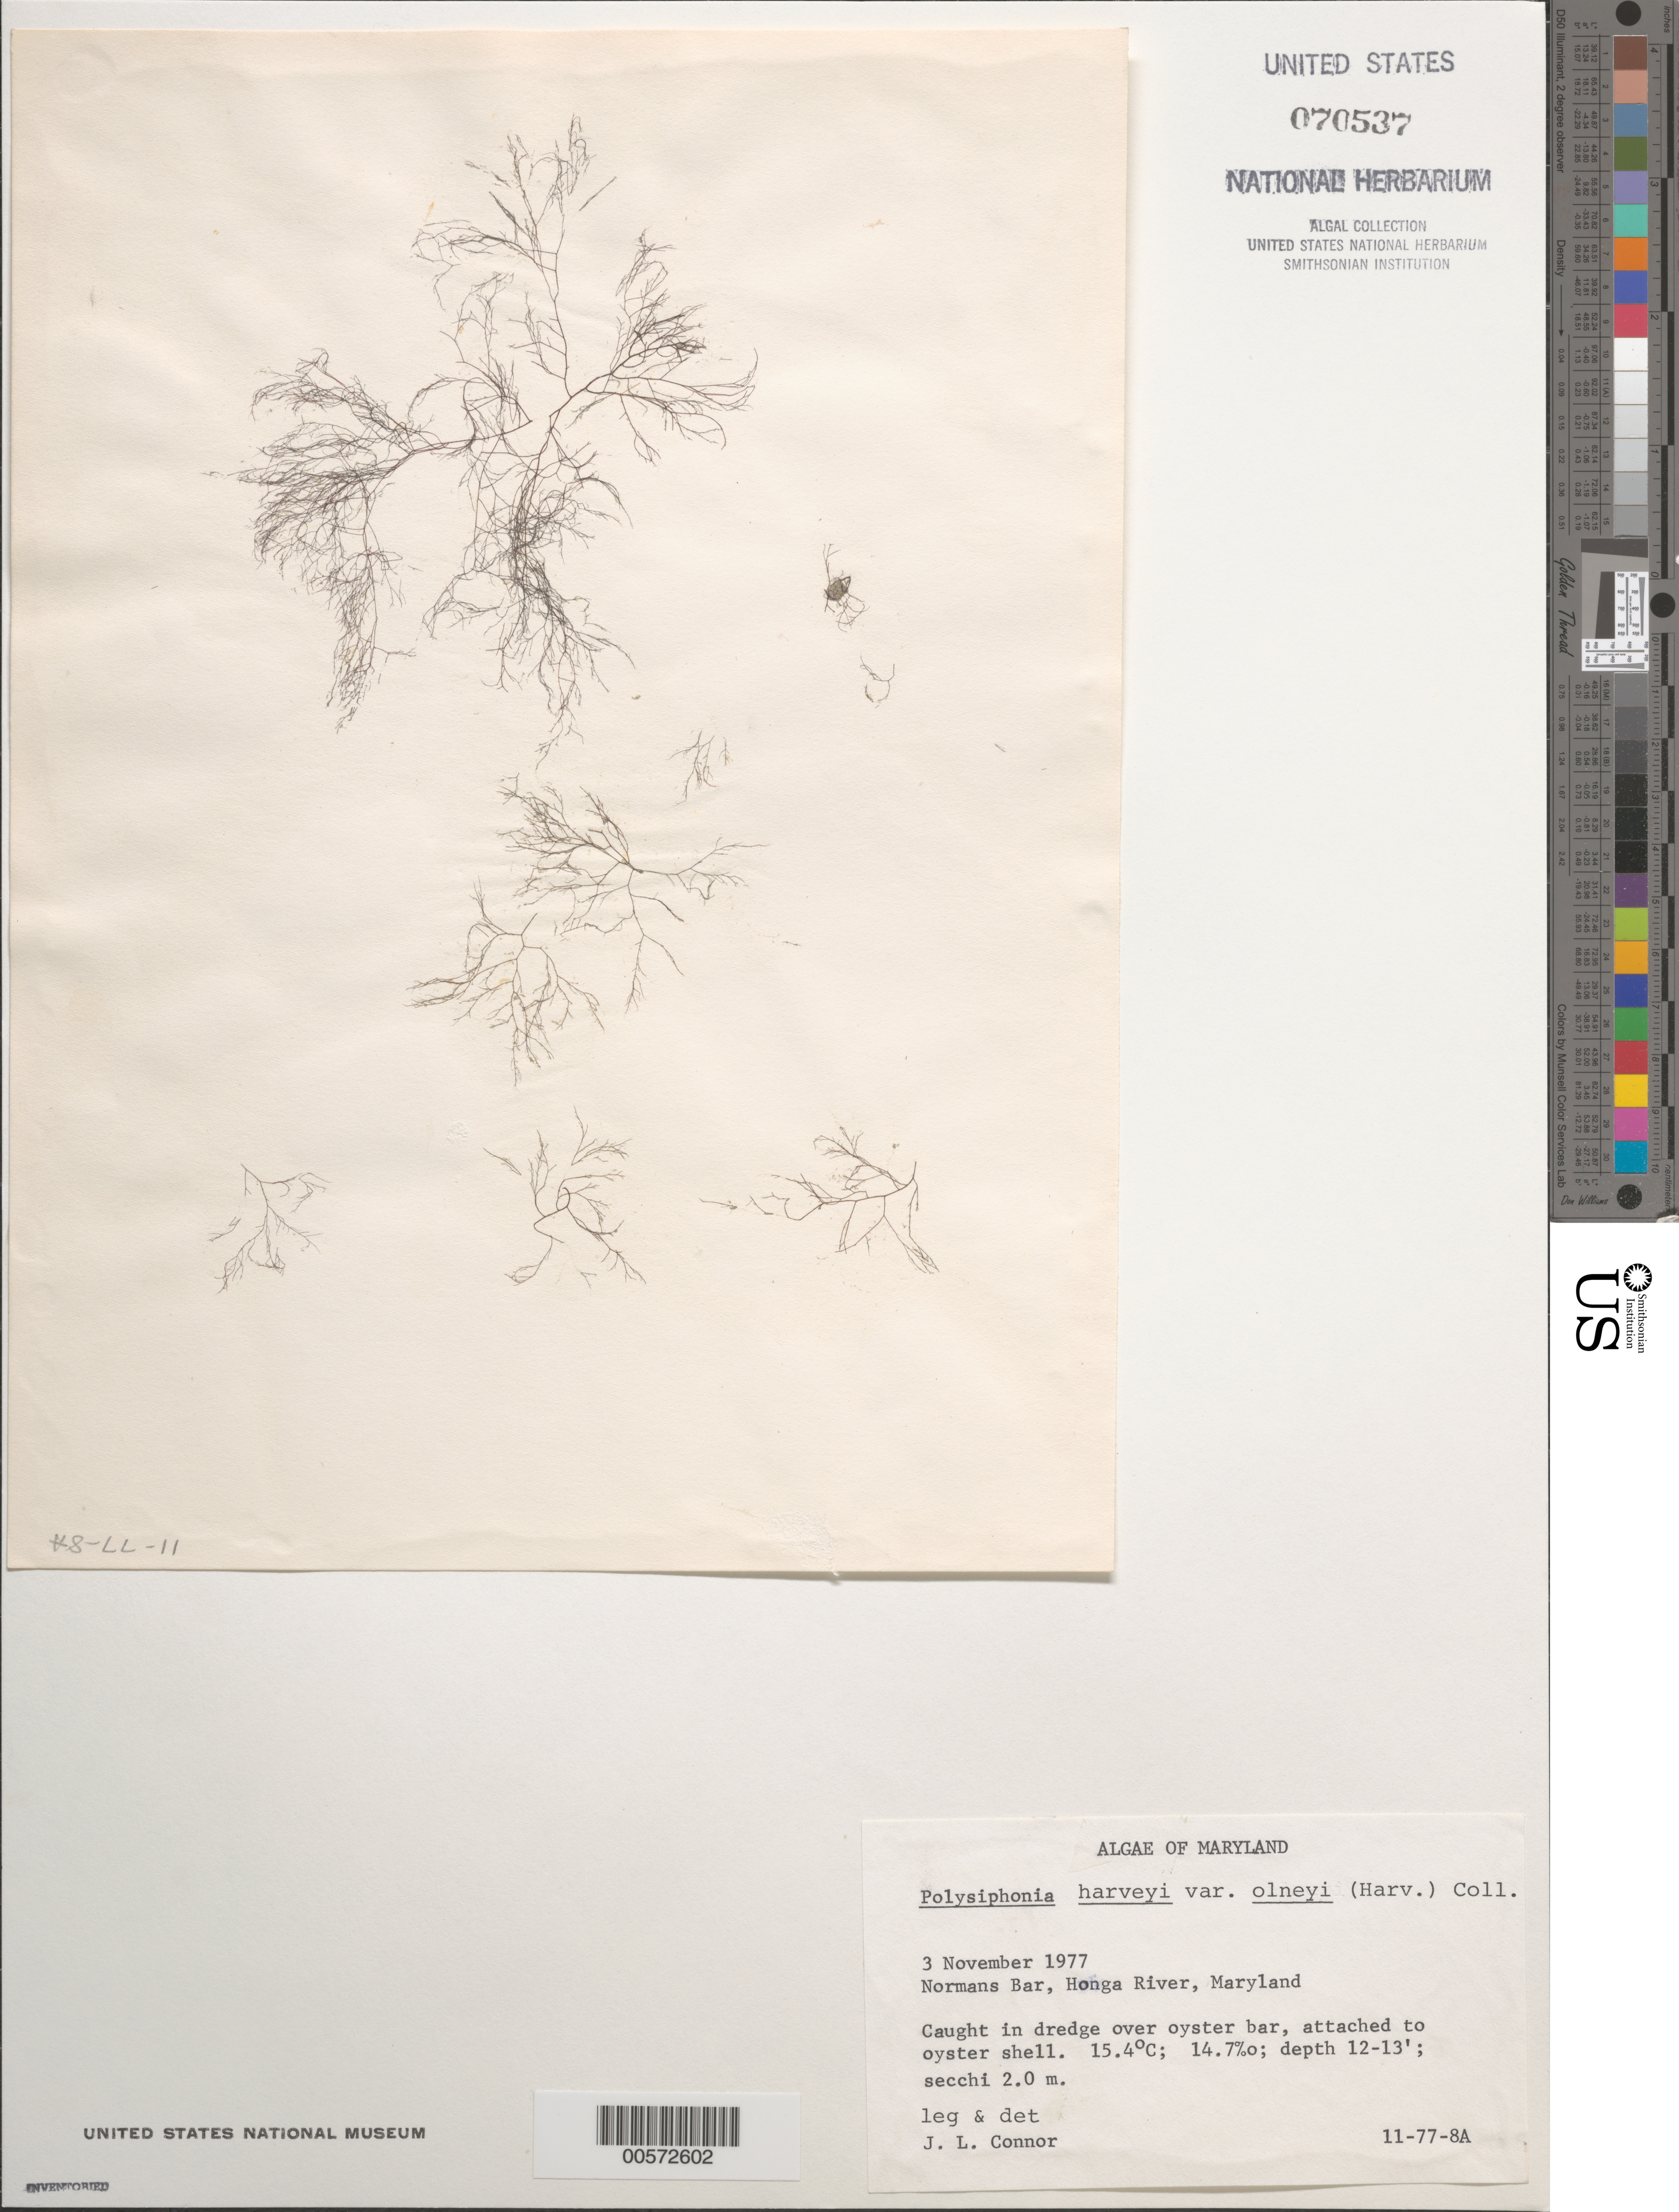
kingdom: Plantae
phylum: Rhodophyta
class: Florideophyceae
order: Ceramiales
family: Rhodomelaceae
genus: Melanothamnus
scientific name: Melanothamnus harveyi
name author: (Bailey) Diaz-Tapia & C.A. Maggs in Diaz-Tapia et al.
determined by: Algae name updating Project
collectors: J. Connor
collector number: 11-77-8a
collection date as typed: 03 Nov 1977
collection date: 1977-11-03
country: United States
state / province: Maryland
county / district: Dorchester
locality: Norman's Bar, Honga River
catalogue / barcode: US 70537